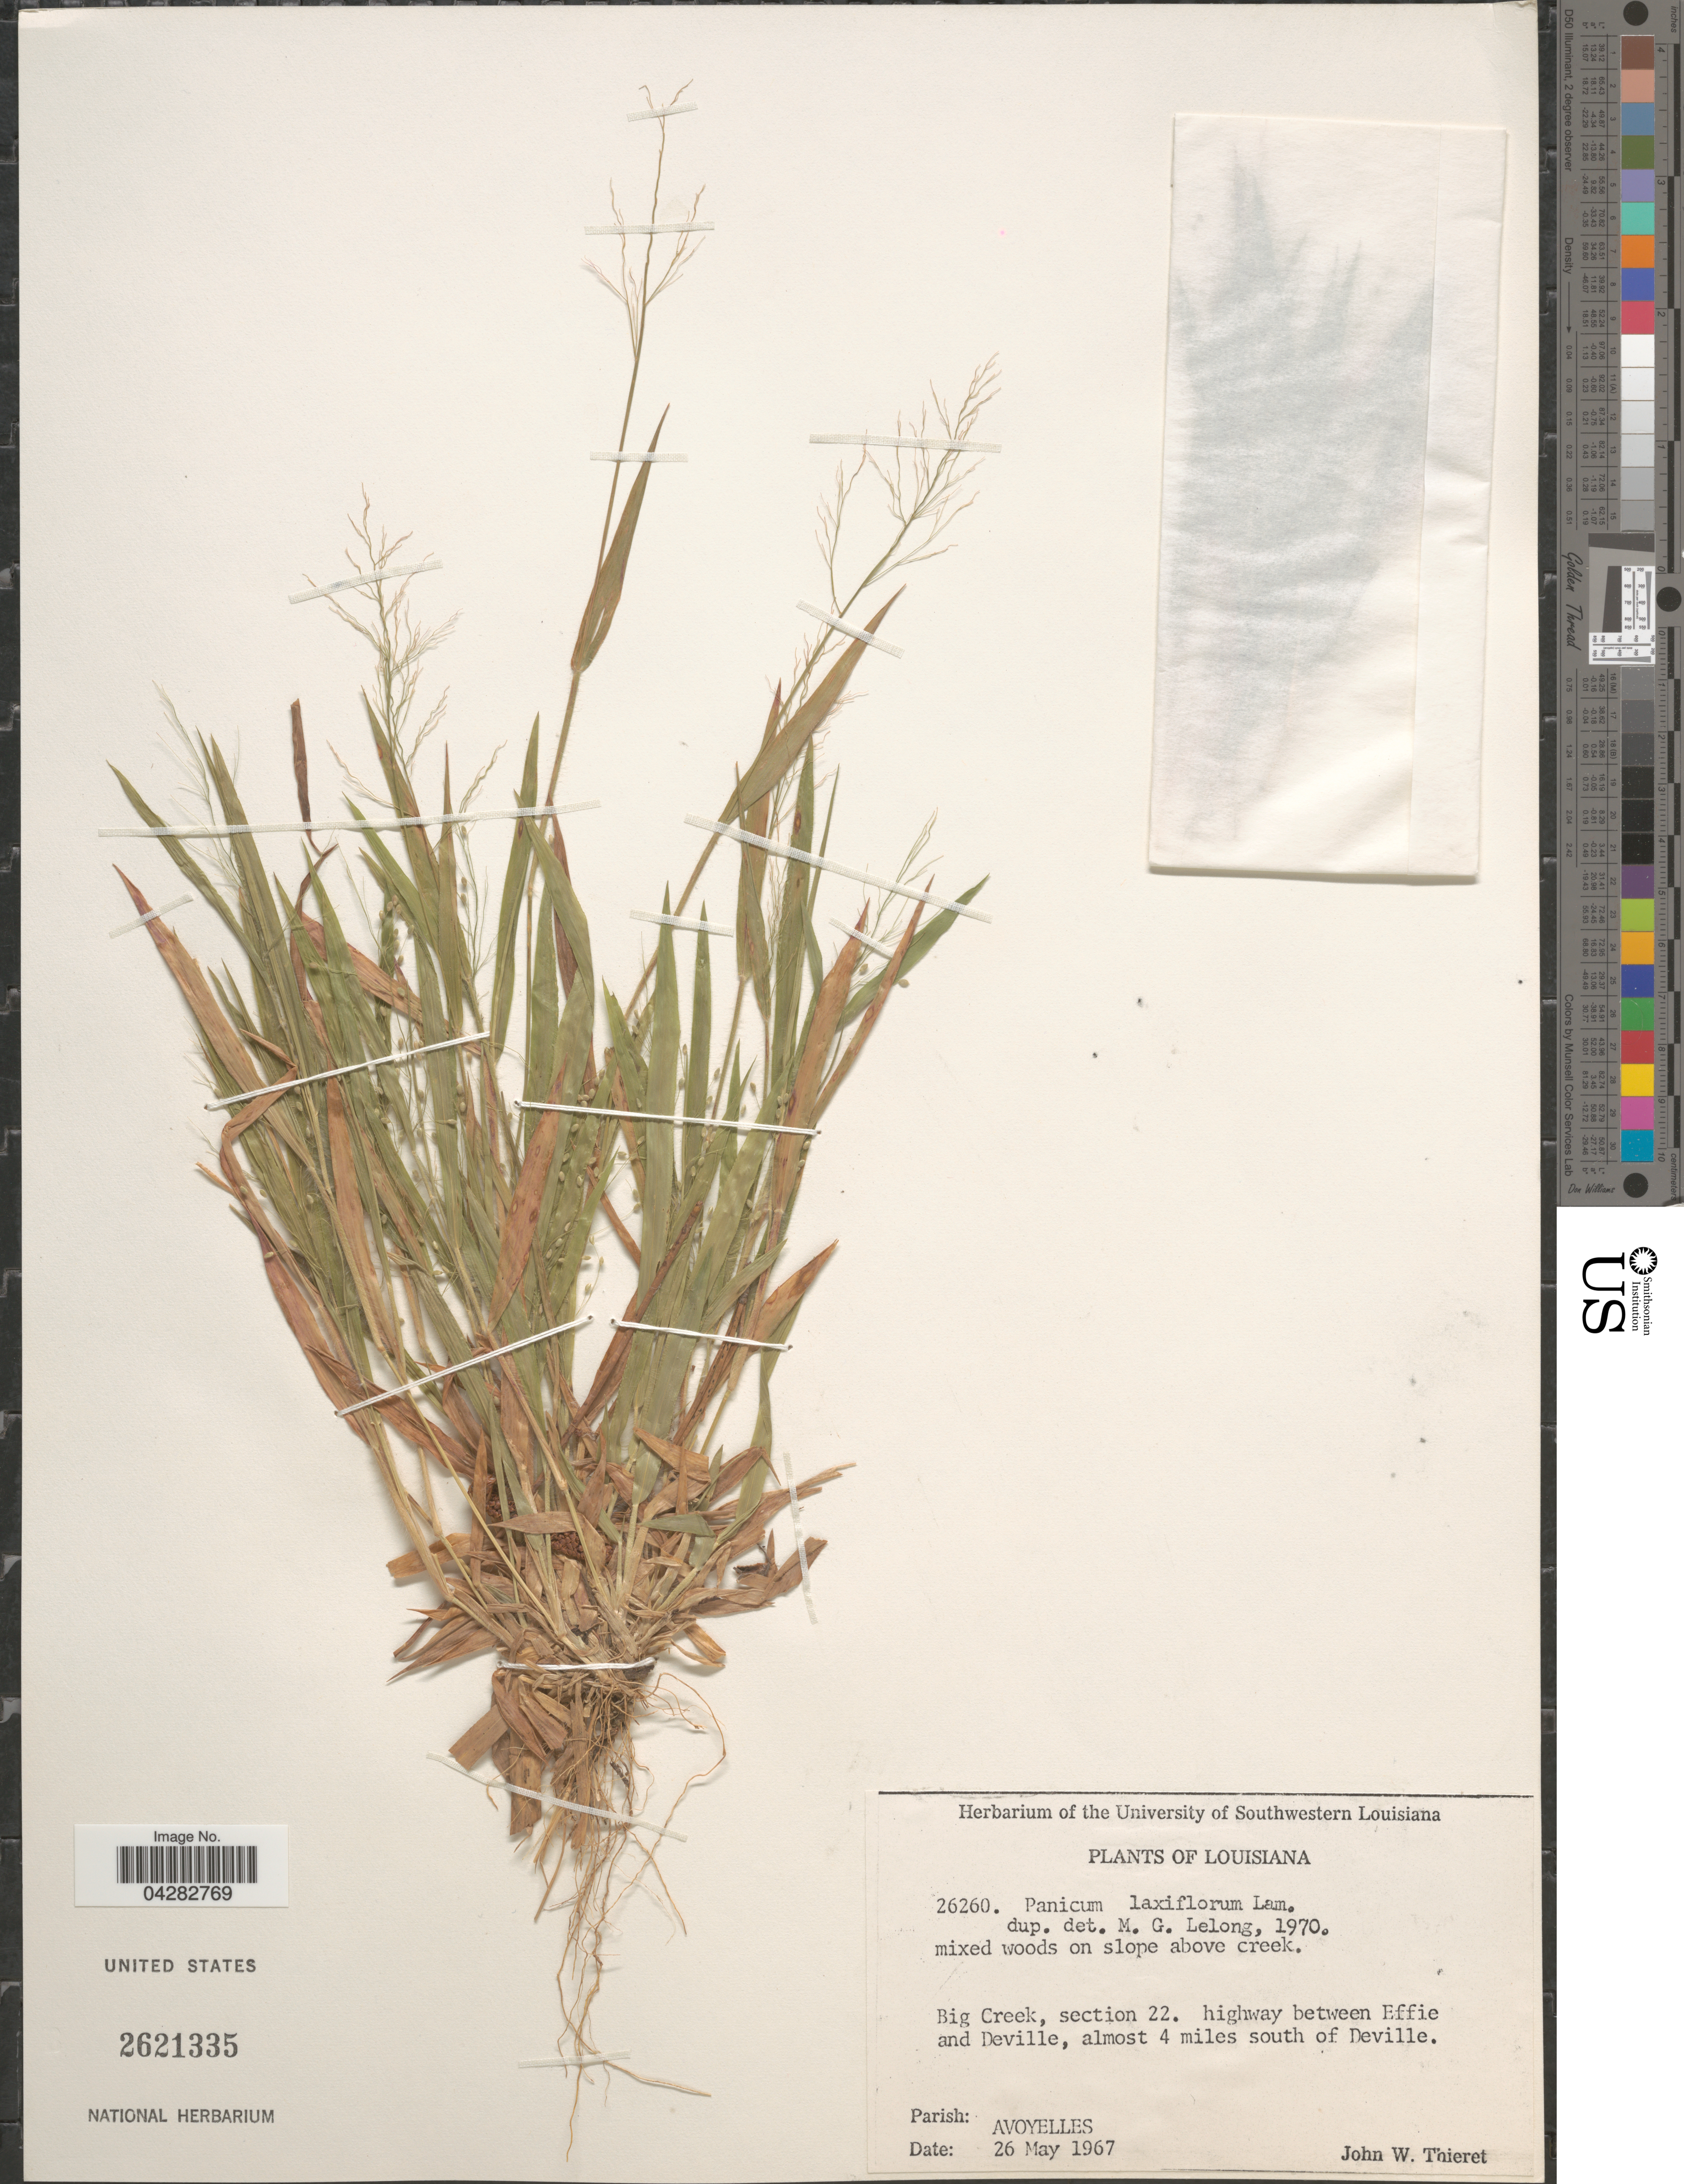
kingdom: Plantae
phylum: Tracheophyta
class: Liliopsida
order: Poales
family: Poaceae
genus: Dichanthelium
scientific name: Dichanthelium laxiflorum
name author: (Lam.) Gould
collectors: J. W. Thieret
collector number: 26260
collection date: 1967-05-26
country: United States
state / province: Louisiana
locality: On slope above creek. Big Creek, section 22. highway between Effie and Deville, almost 4 miles south of Deville. Parish: Avoyelles.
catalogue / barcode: US 2621335